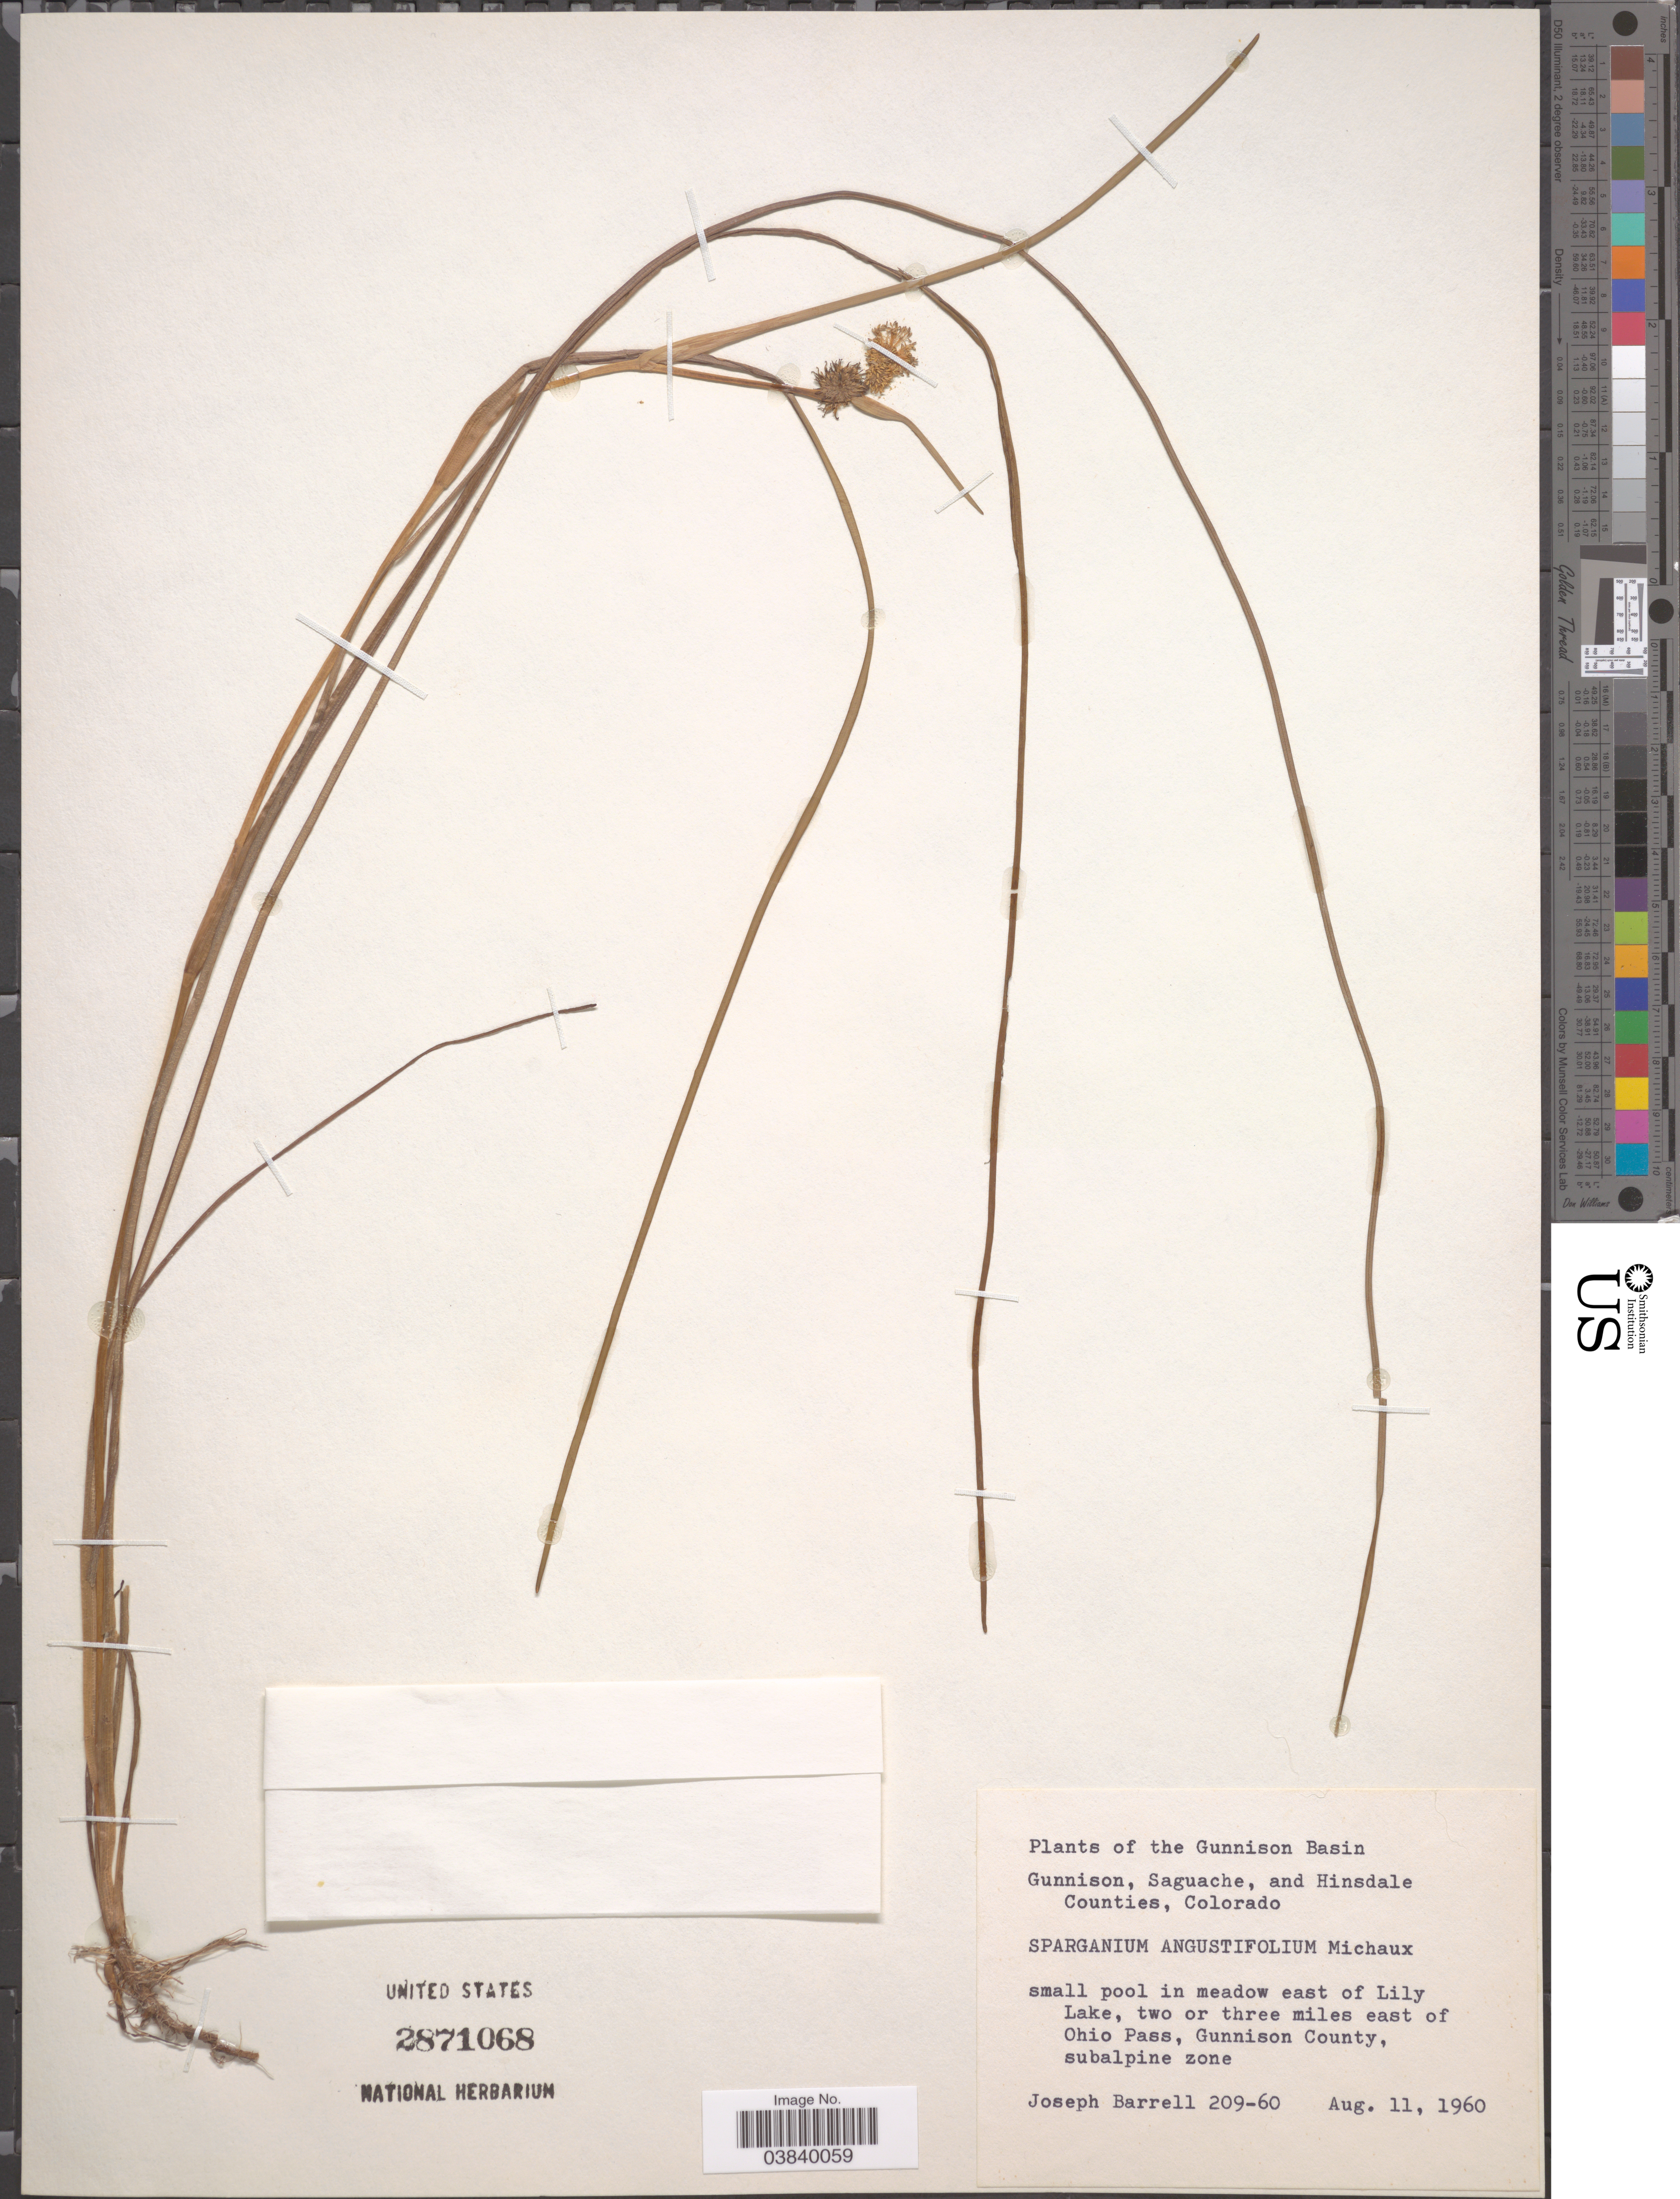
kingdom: Plantae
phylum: Tracheophyta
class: Liliopsida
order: Poales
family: Typhaceae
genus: Sparganium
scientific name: Sparganium angustifolium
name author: Michx.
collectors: J. Barrell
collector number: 209-60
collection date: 1960-08-11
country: United States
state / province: Colorado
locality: Gunnison Basin. Gunnison, Saguache, and Hinsdale Counties. In meadow east of Lily Lake, two or three miles east of Ohio Pass, Gunnison County, subalpine zone.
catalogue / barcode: US 2871068